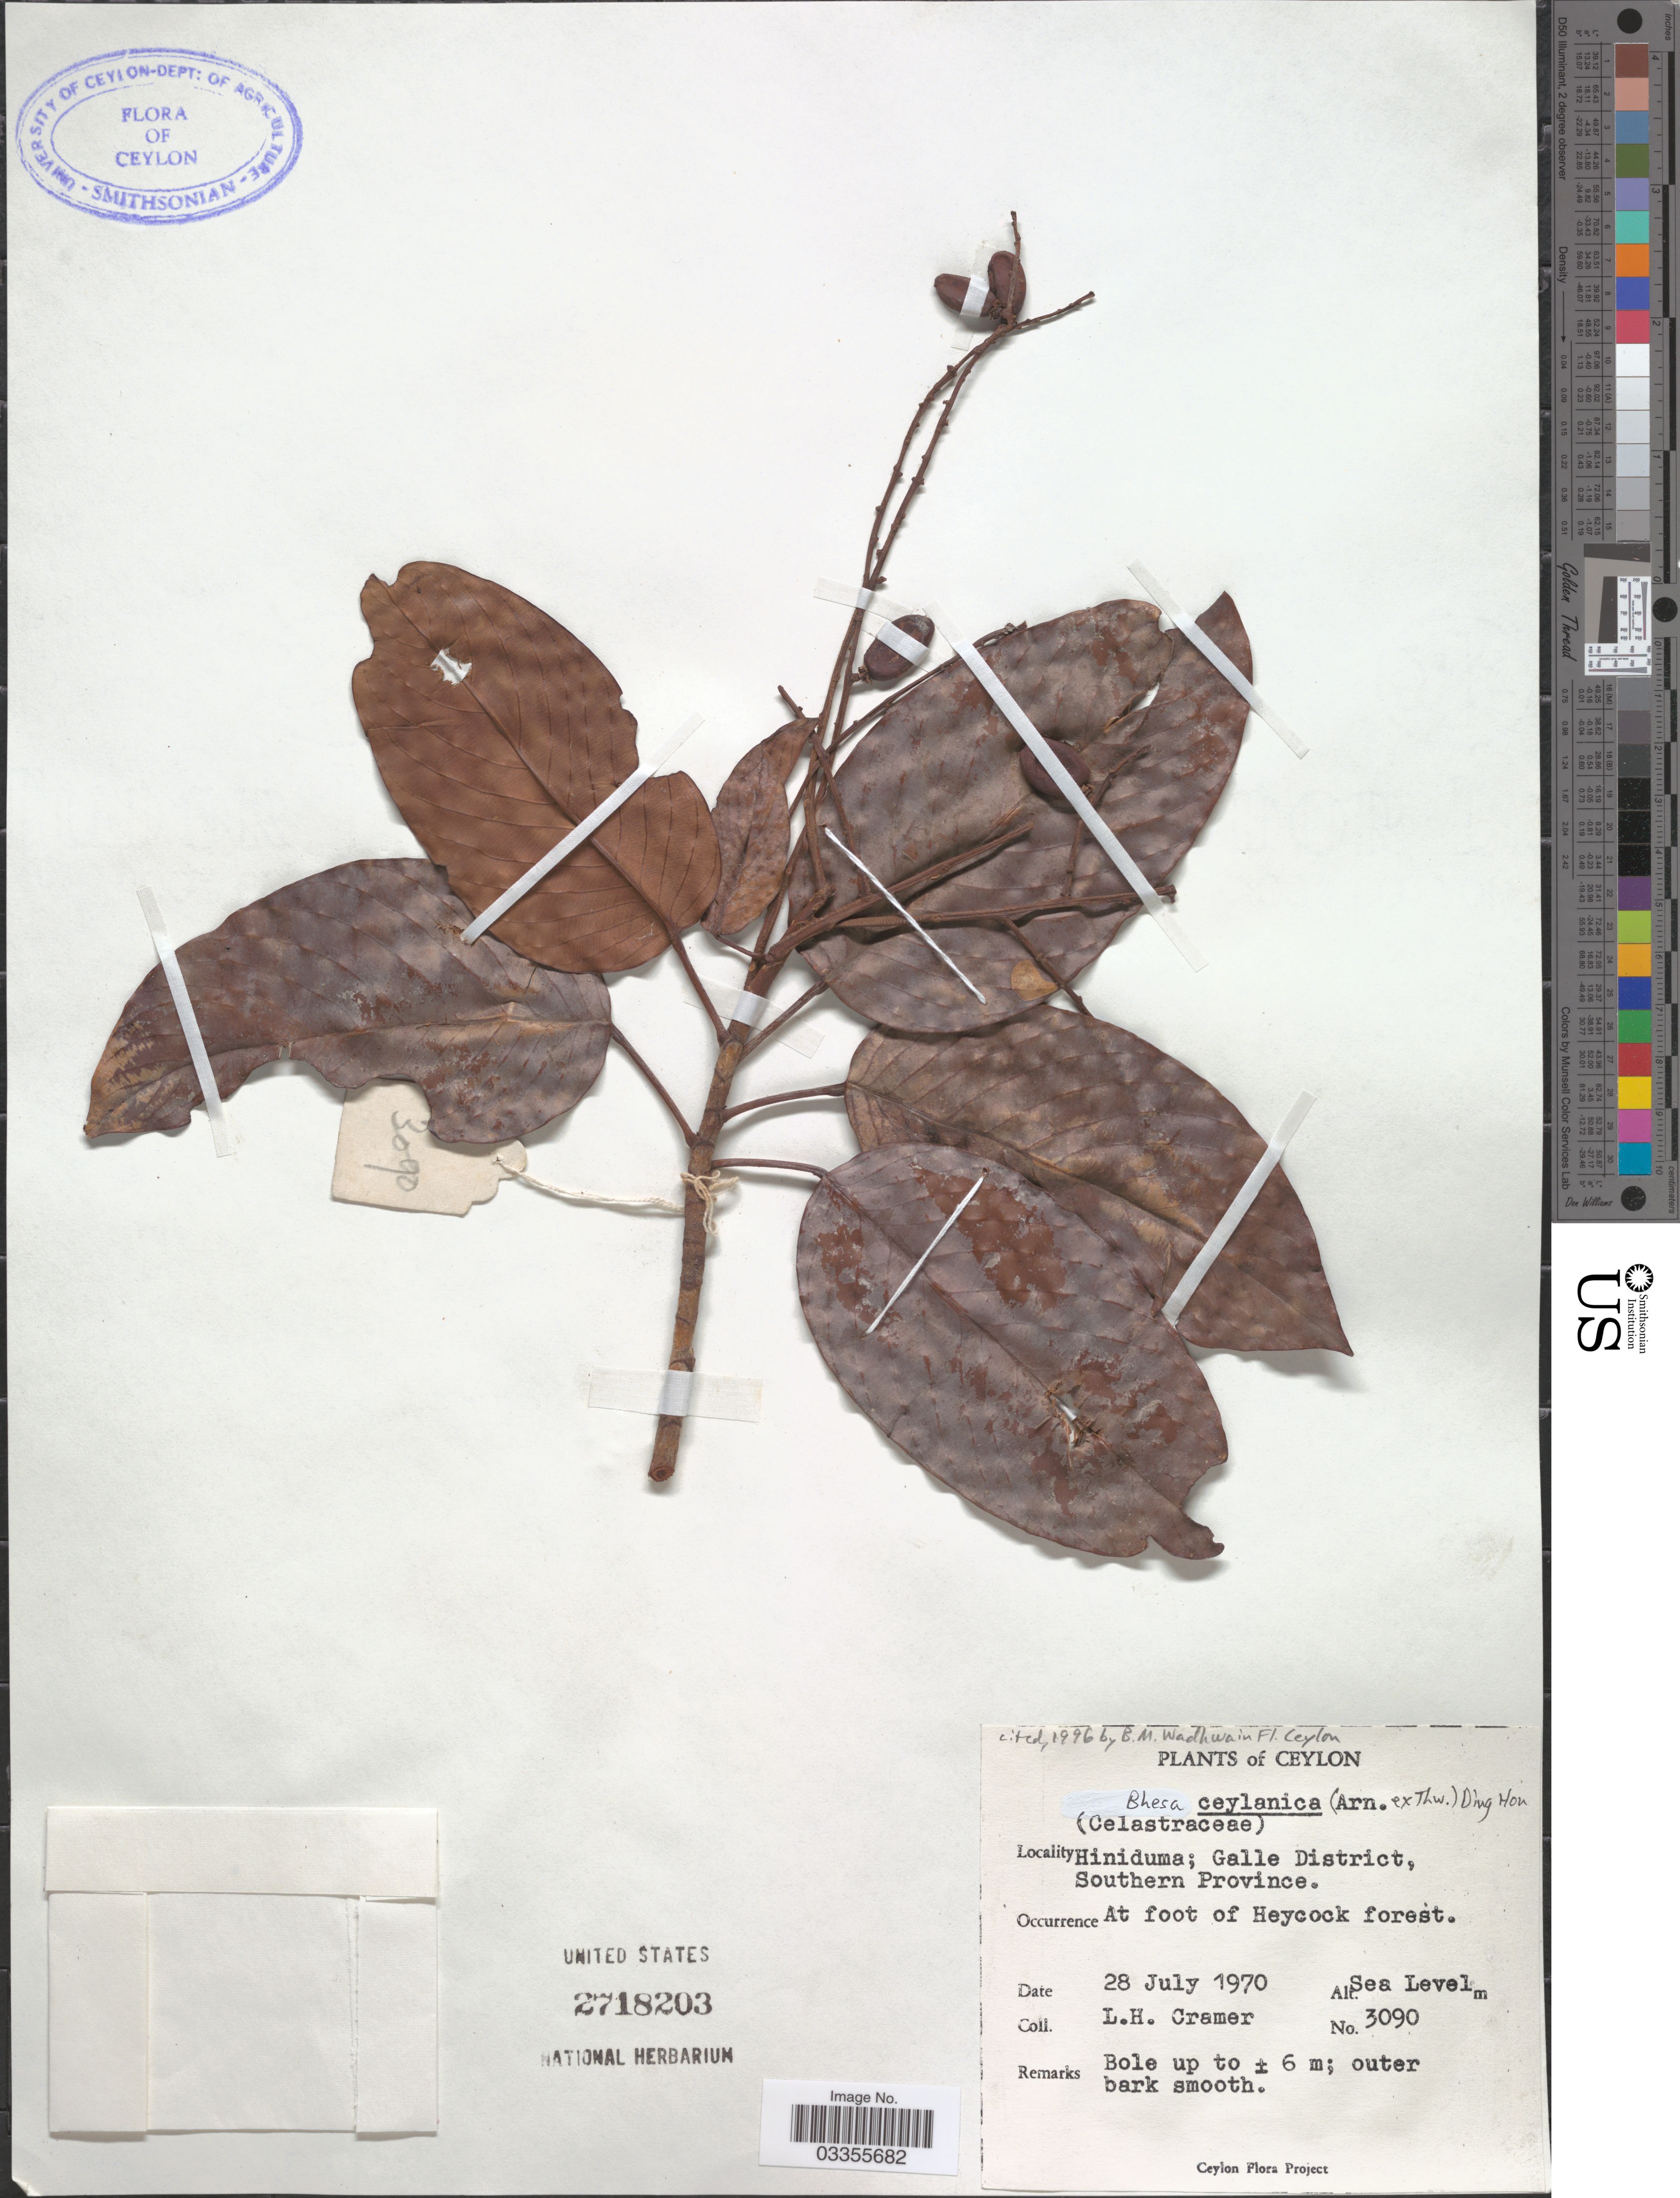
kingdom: Plantae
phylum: Tracheophyta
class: Magnoliopsida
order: Malpighiales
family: Centroplacaceae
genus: Bhesa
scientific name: Bhesa ceylanica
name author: (Arn. ex Thwaites) Ding Hou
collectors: L. H. Cramer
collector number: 3090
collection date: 1970-07-28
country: Sri Lanka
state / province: Southern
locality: Ceylon. Hiniduma; Galle District. At foot of Heycock forest.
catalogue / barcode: US 2718203